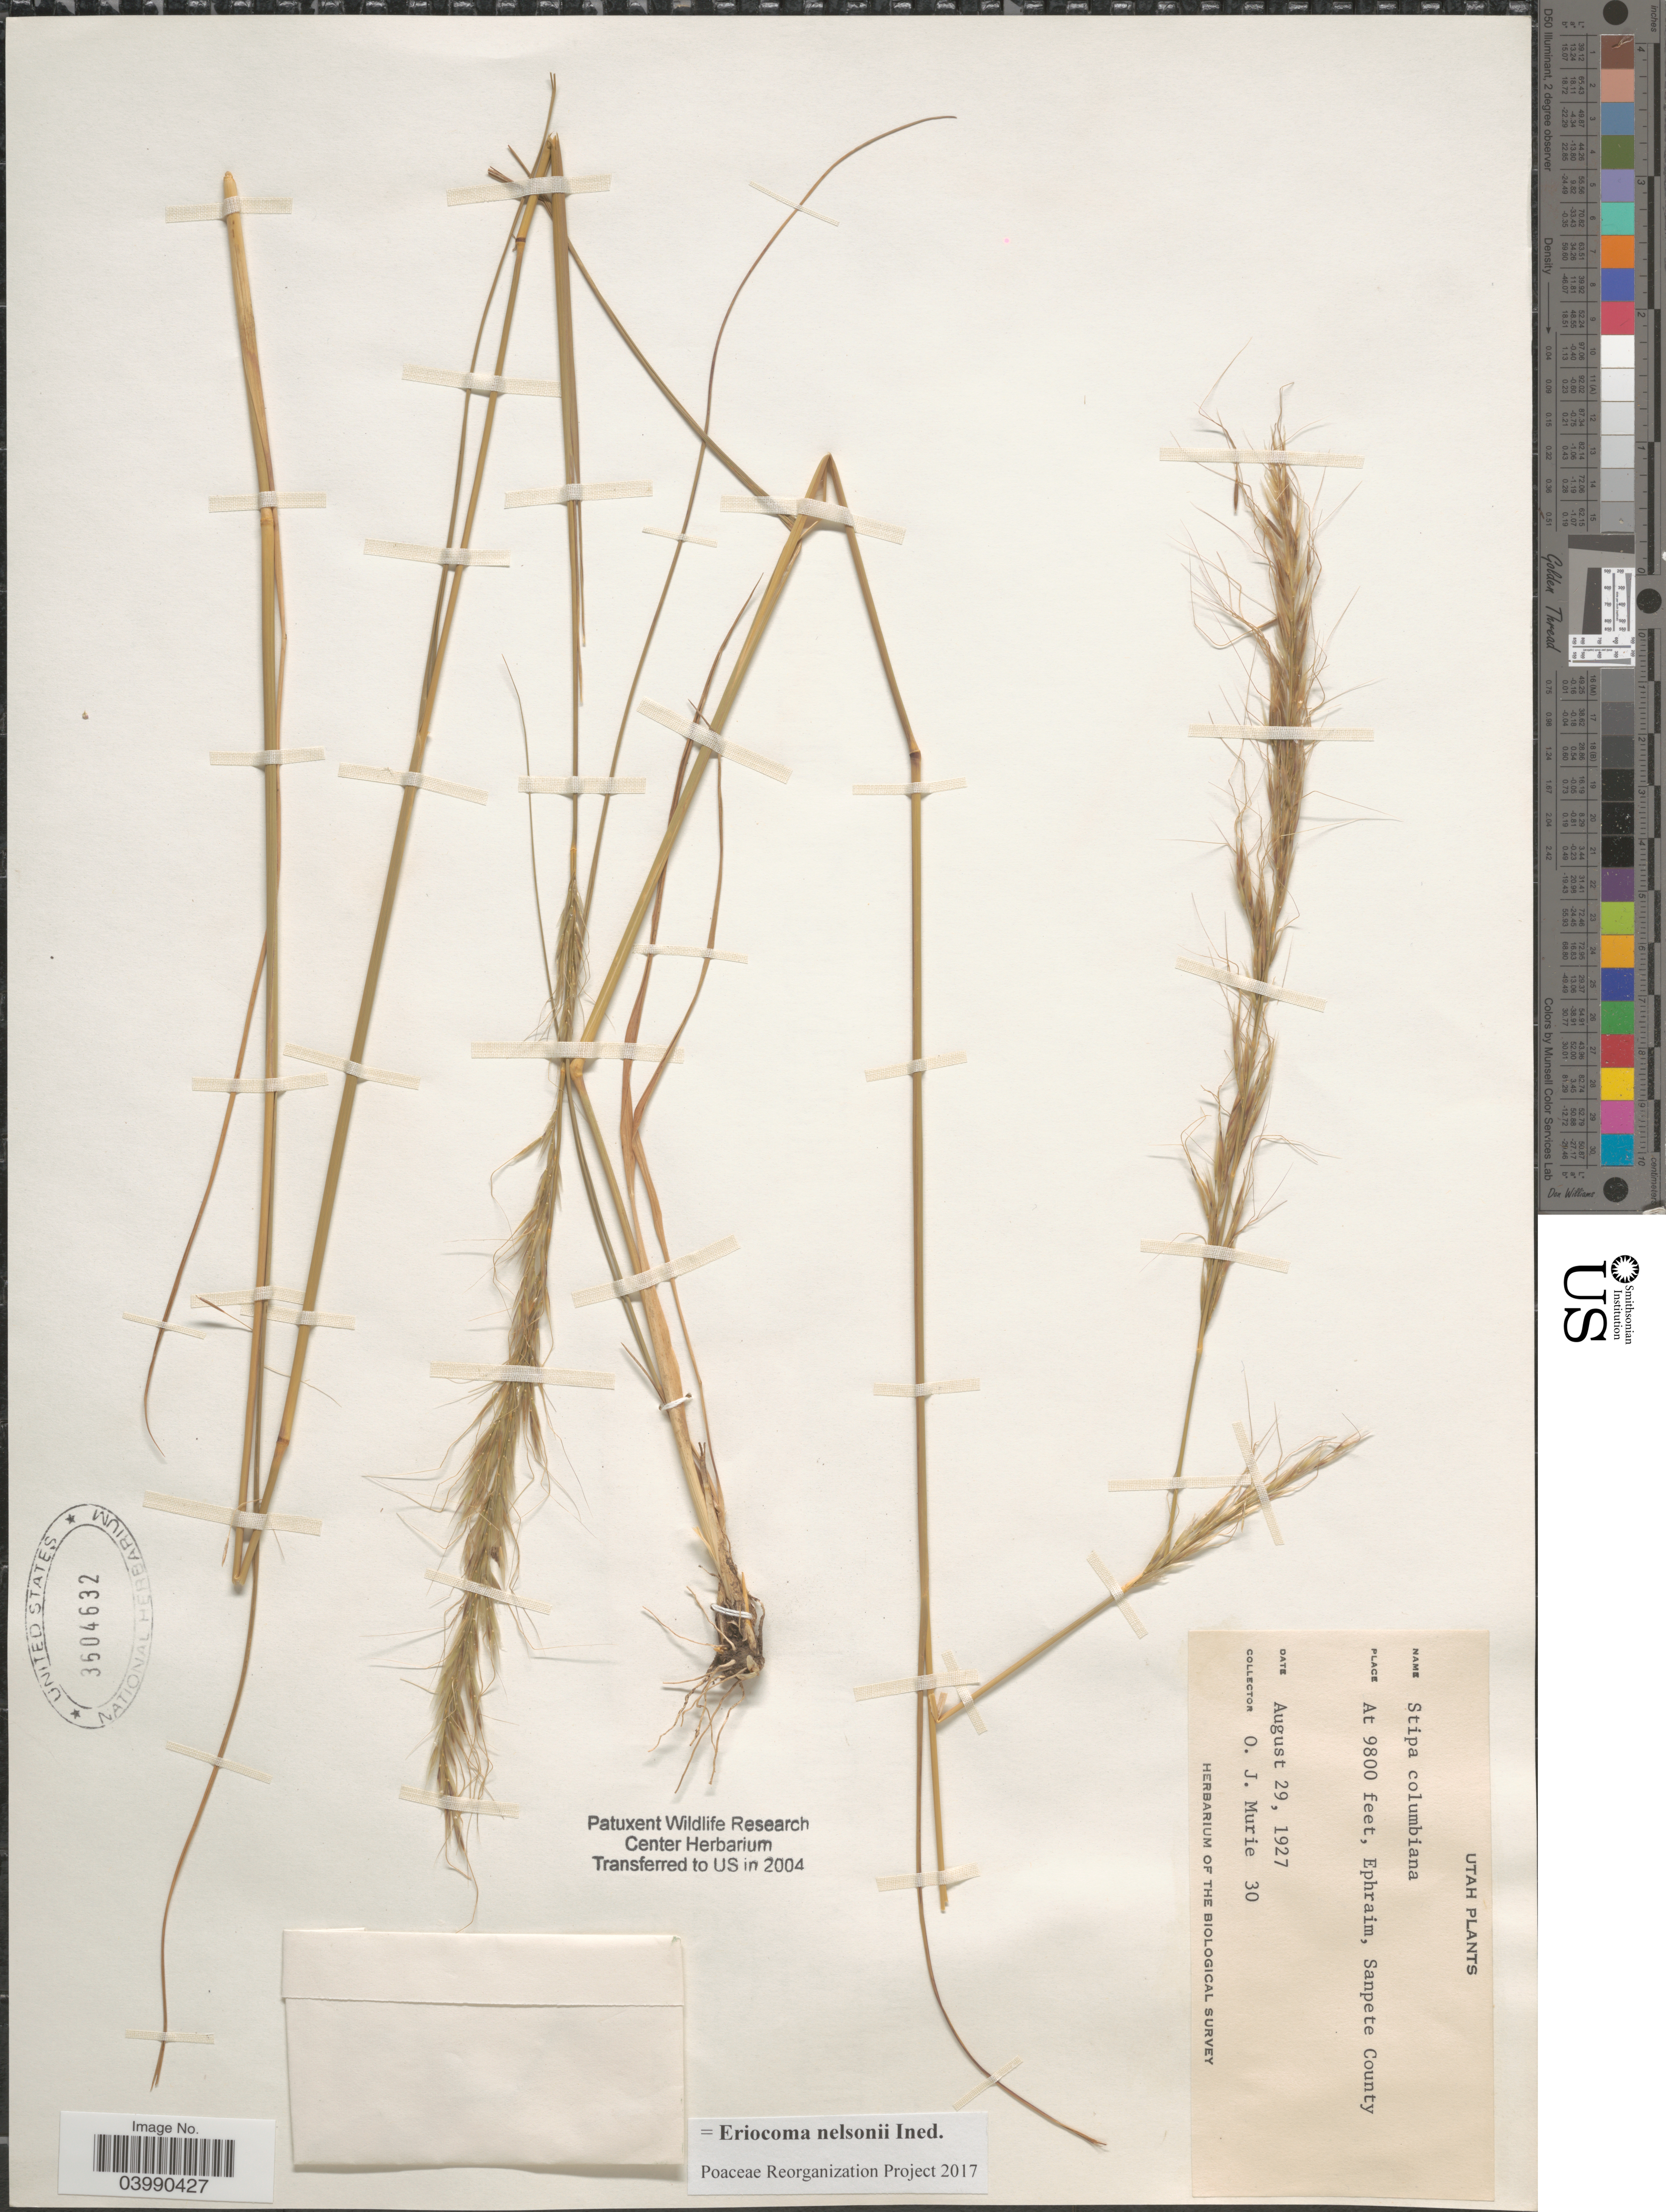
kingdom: Plantae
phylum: Tracheophyta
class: Liliopsida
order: Poales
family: Poaceae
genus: Eriocoma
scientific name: Eriocoma nelsonii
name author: (Scribn.) Romasch.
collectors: O. Murie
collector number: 30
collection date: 1927-08-29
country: United States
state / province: Utah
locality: Ephraim, Sanpete County.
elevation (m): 2987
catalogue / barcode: US 3504632